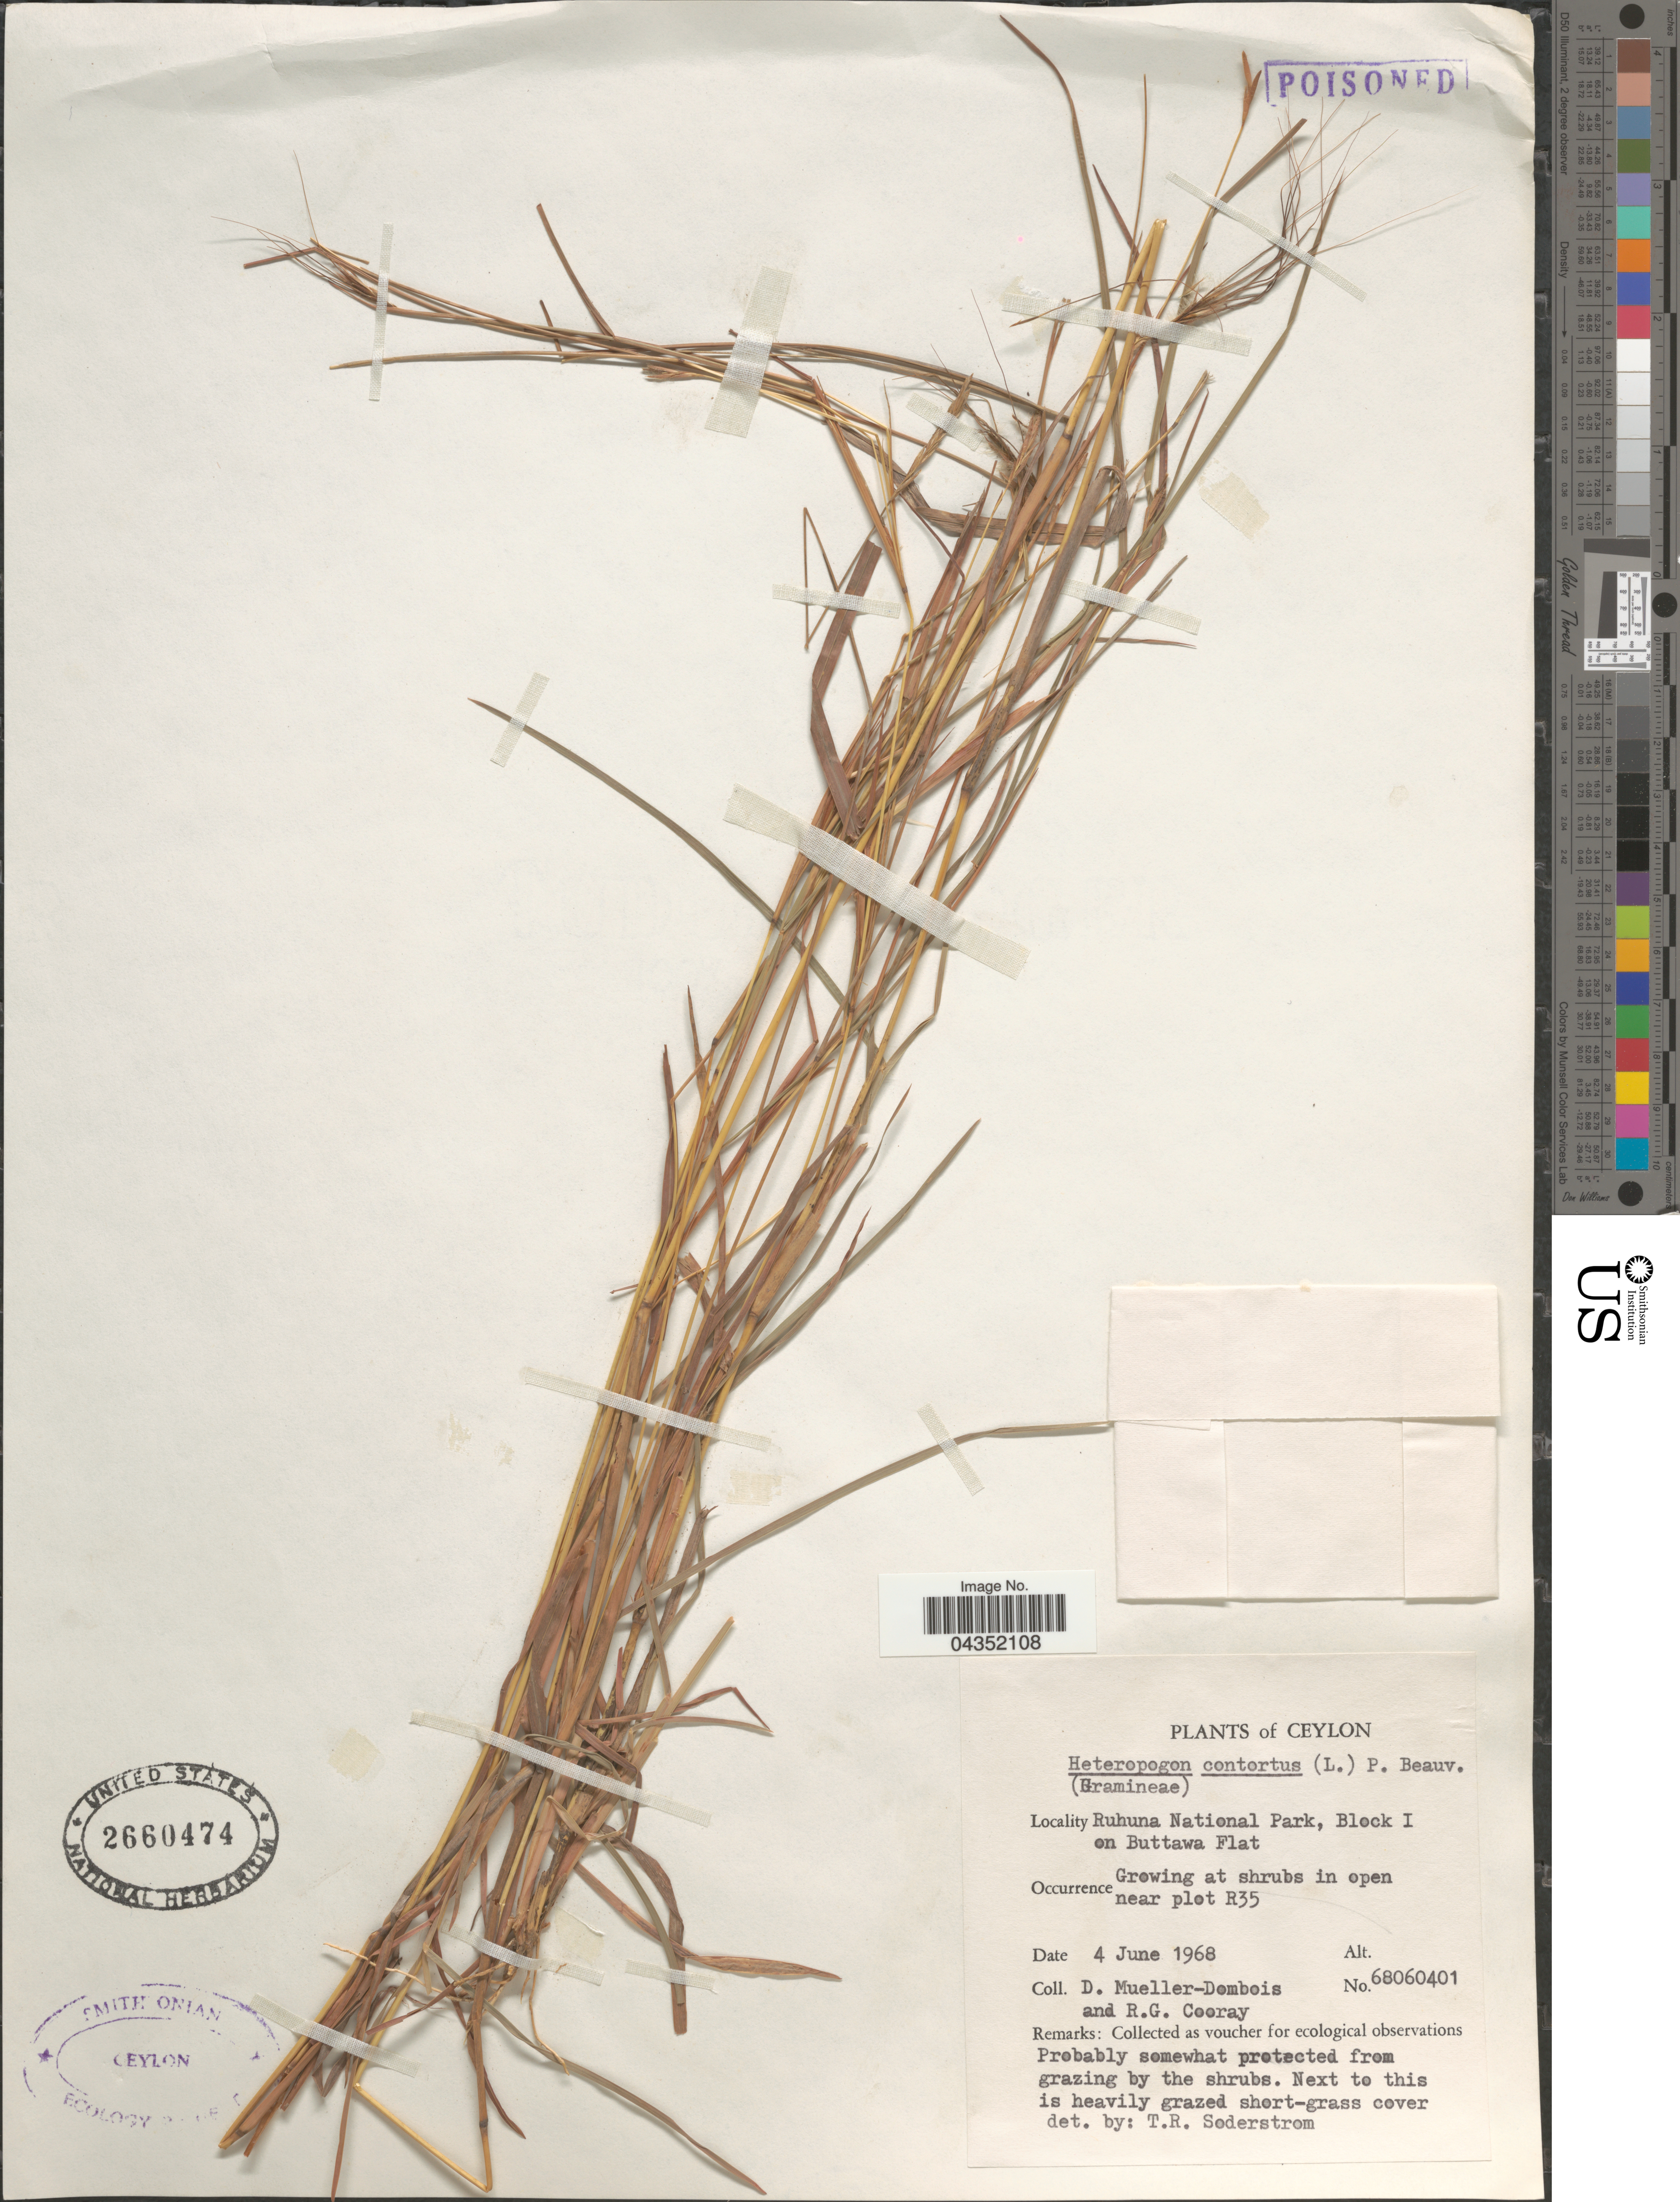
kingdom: Plantae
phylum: Tracheophyta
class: Liliopsida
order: Poales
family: Poaceae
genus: Heteropogon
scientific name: Heteropogon contortus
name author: (L.) P. Beauv. ex Roem. & Schult.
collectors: D. Mueller-Dombois & R. Cooray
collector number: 68060401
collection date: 1968-06-04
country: Sri Lanka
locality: Ceylon. Ruhuna National Park, Block I on Buttawa Flat. Growing at shrubs in open near plot R35.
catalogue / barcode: US 2660474